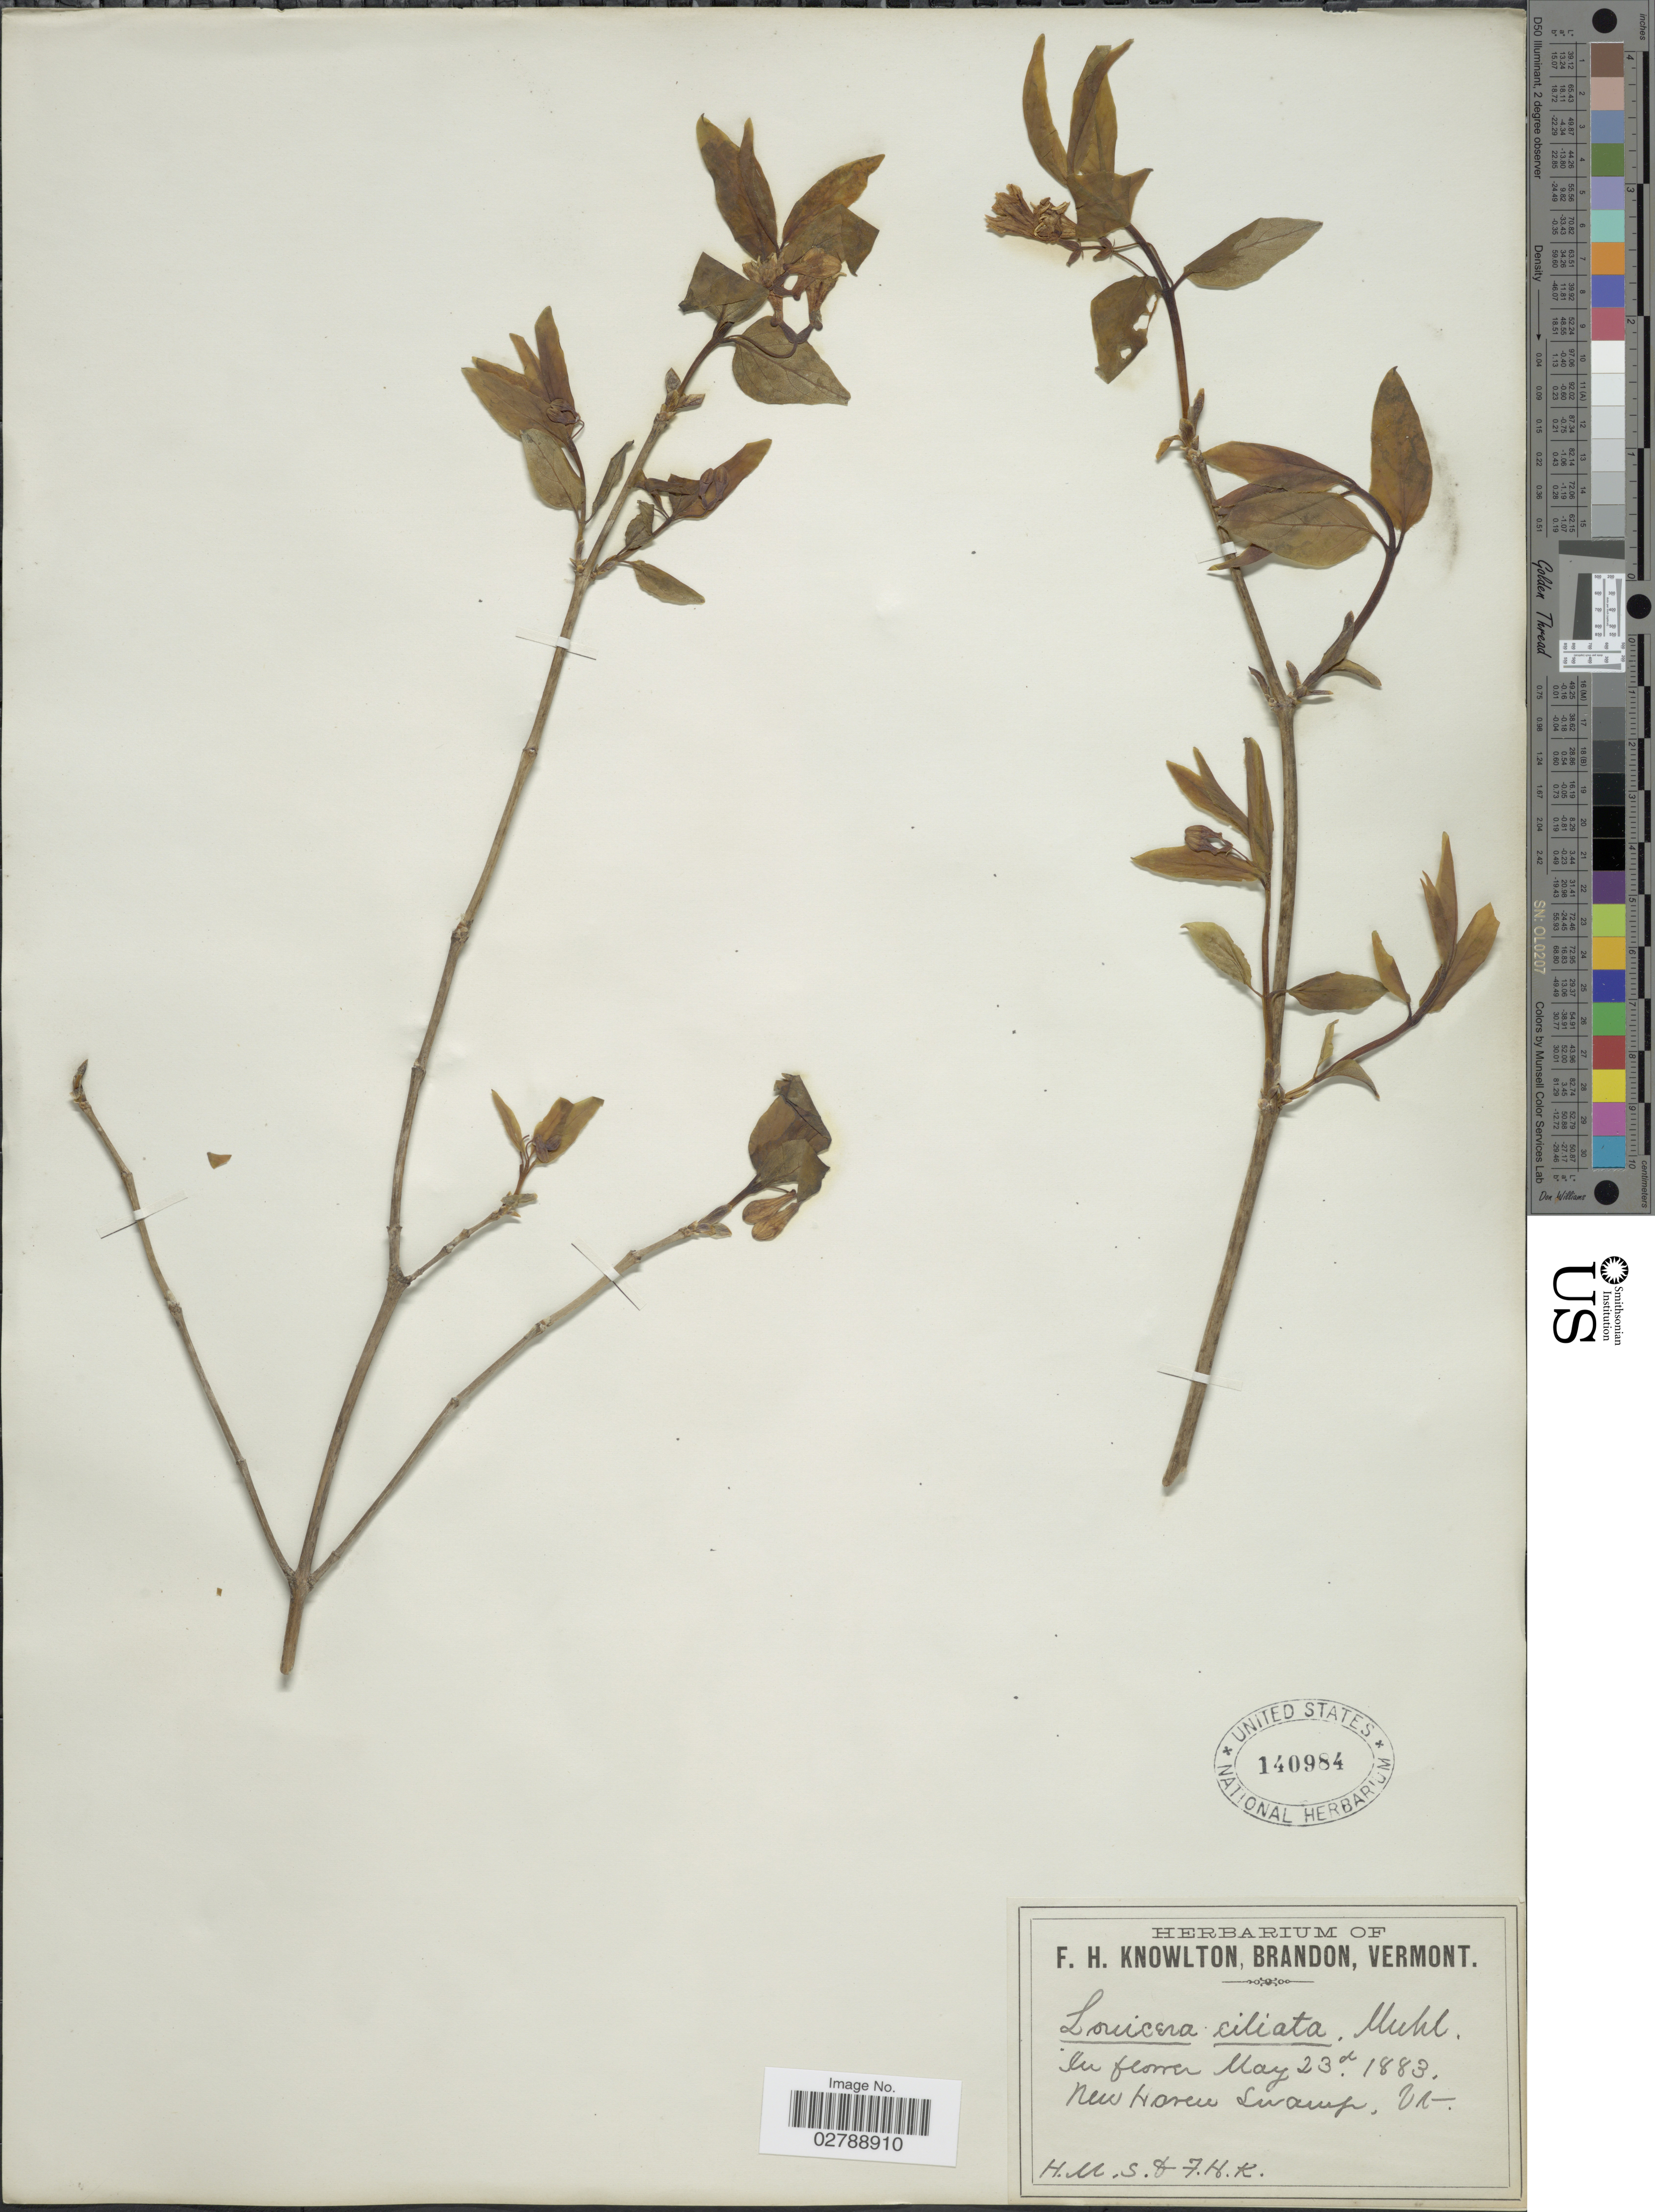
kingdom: Plantae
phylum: Tracheophyta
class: Magnoliopsida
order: Dipsacales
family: Caprifoliaceae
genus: Lonicera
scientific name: Lonicera canadensis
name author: Bartram & W. Bartram ex Marshall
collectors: H. M. S. & F. H. Knowlton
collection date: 1883-05-23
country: United States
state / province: Vermont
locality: New Haven swamp. Vt.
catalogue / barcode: US 140984